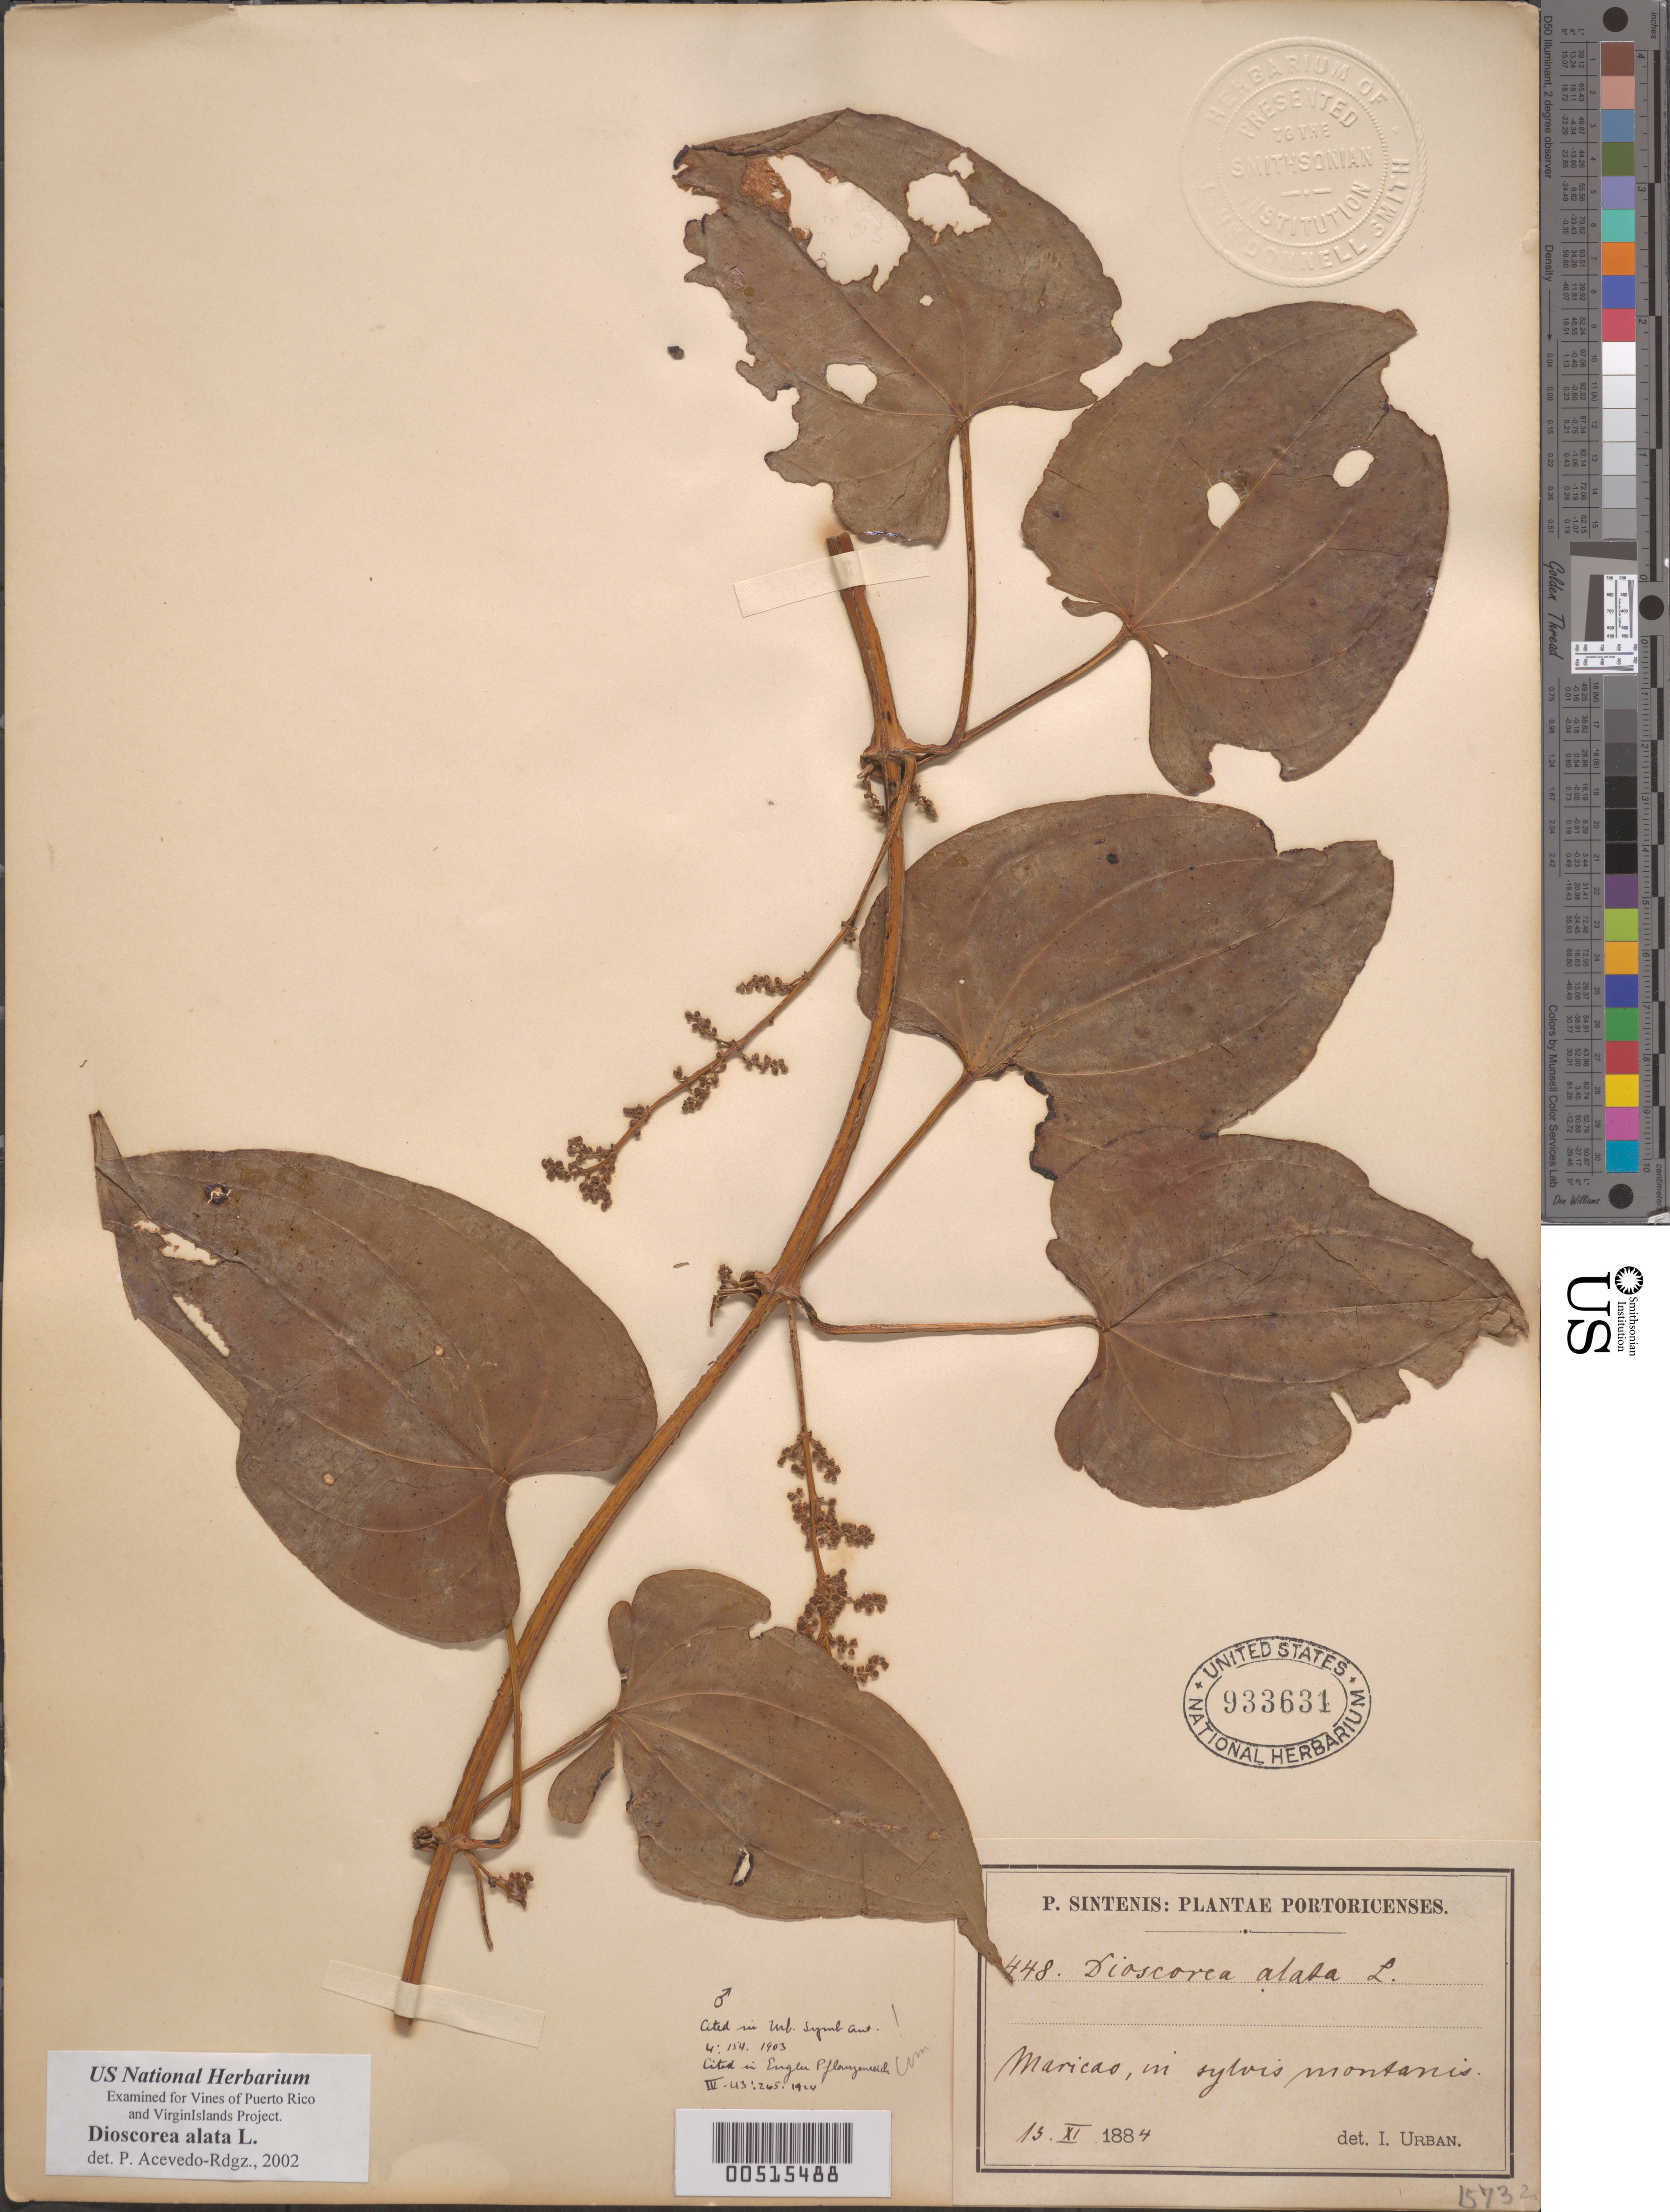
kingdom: Plantae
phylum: Tracheophyta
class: Liliopsida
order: Dioscoreales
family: Dioscoreaceae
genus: Dioscorea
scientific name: Dioscorea alata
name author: L.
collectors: P. Sintenis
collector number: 448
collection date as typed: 13 Nov 1884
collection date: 1884-11-13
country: Puerto Rico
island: Greater Antilles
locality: Maricao. In sylvis montanis.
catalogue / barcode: US 933631